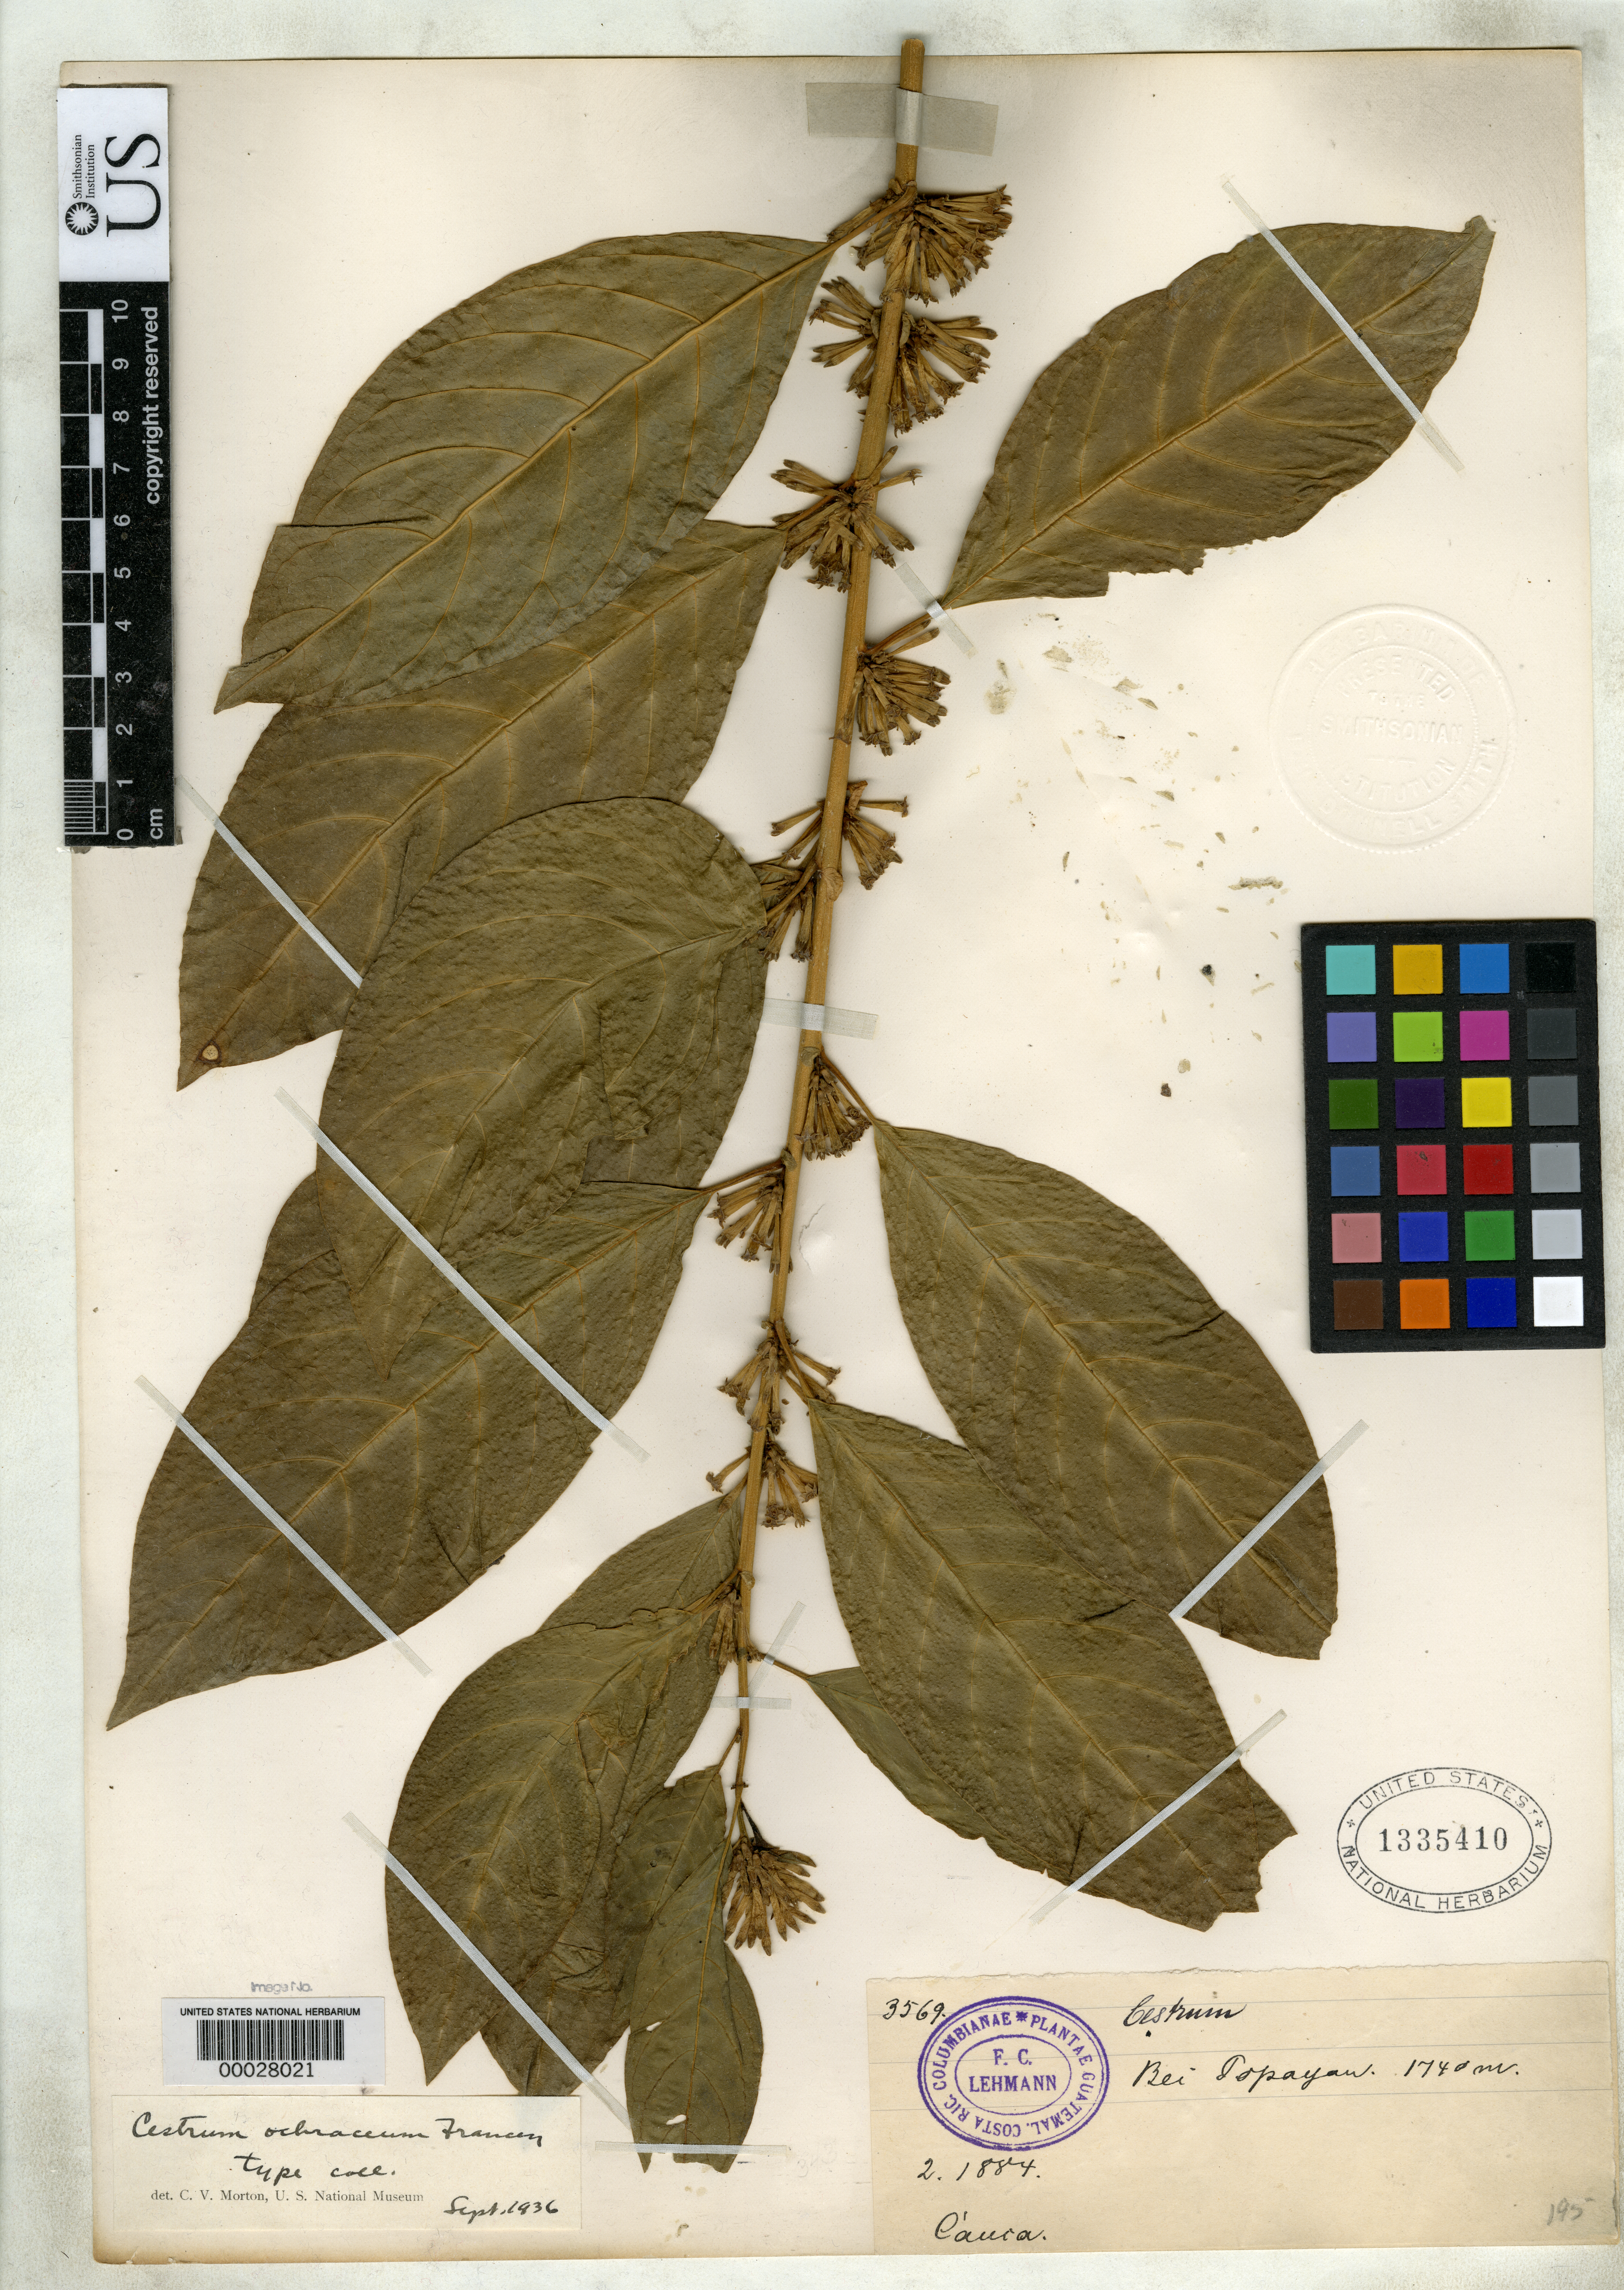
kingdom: Plantae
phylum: Tracheophyta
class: Magnoliopsida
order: Solanales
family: Solanaceae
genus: Cestrum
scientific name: Cestrum ochraceum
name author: Francey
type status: Isosyntype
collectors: F. C. Lehmann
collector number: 3569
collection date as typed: Feb 1884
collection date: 1884-02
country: Colombia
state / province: Cauca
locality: Popayan.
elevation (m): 1740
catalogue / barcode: US 1335410